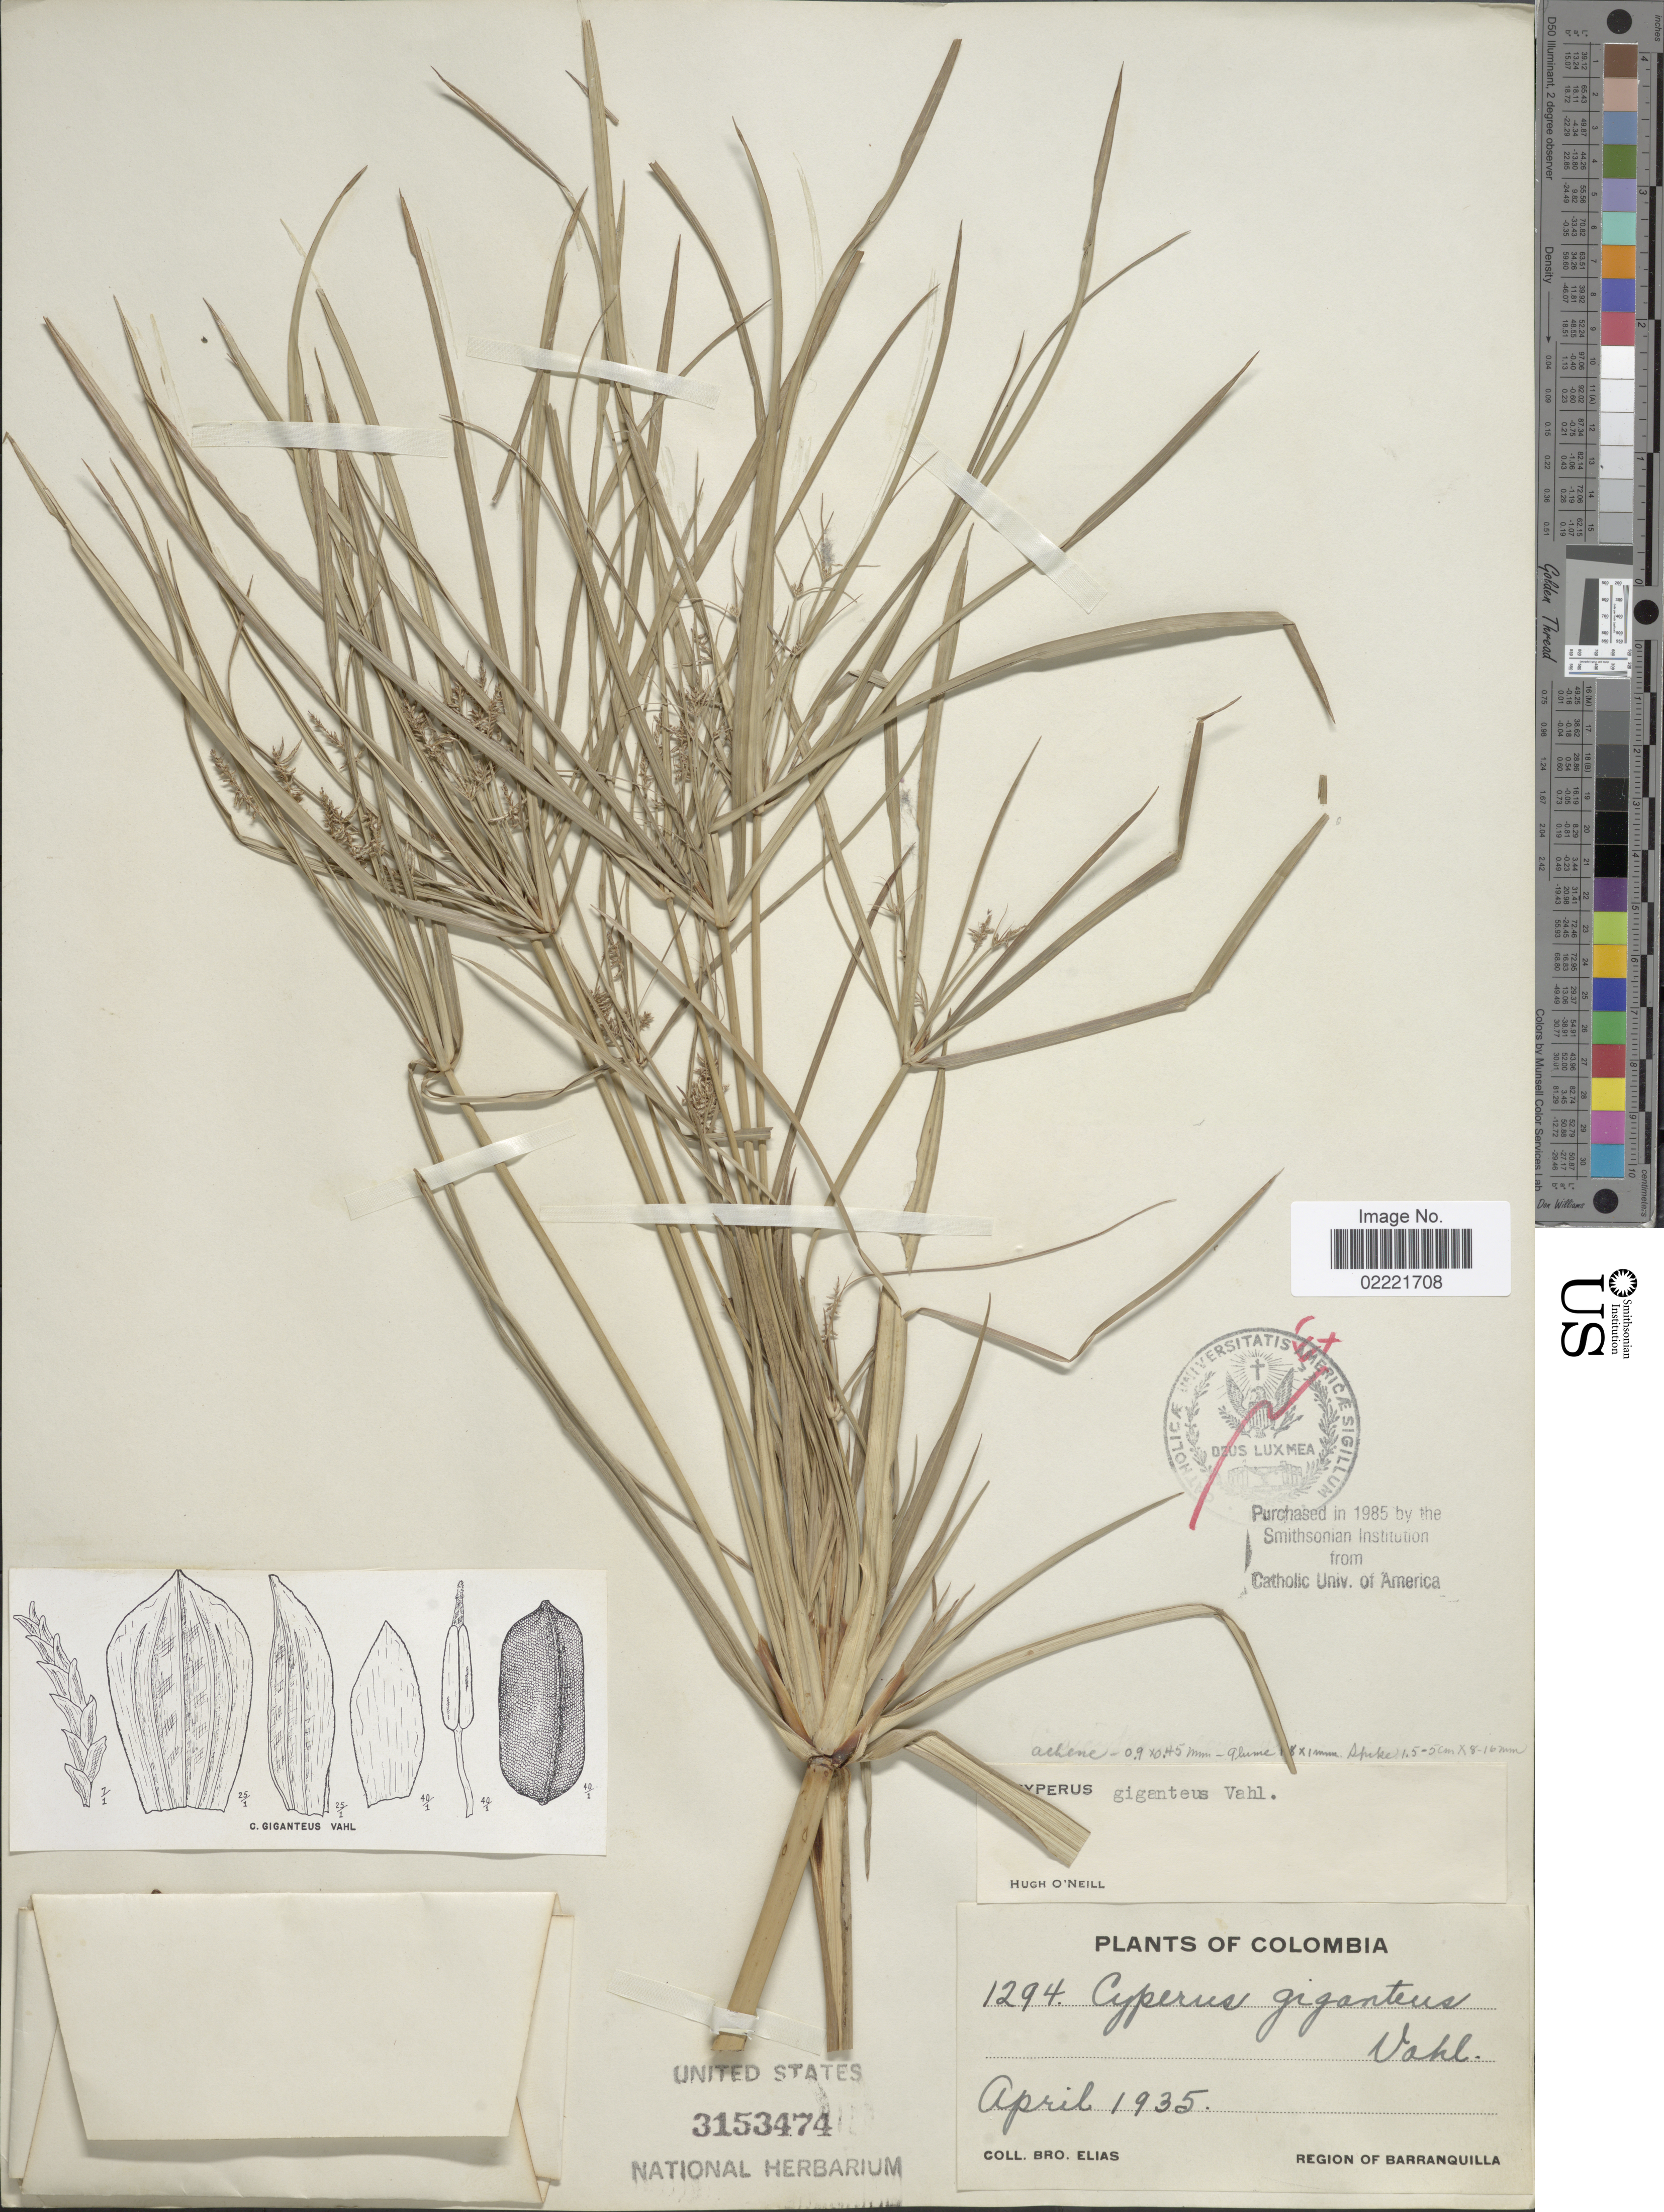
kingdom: Plantae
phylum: Tracheophyta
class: Liliopsida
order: Poales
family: Cyperaceae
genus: Cyperus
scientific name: Cyperus giganteus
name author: Vahl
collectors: Bro. Elias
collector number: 1294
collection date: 1935-04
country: Colombia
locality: Region of Barranquilla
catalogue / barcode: US 3153474